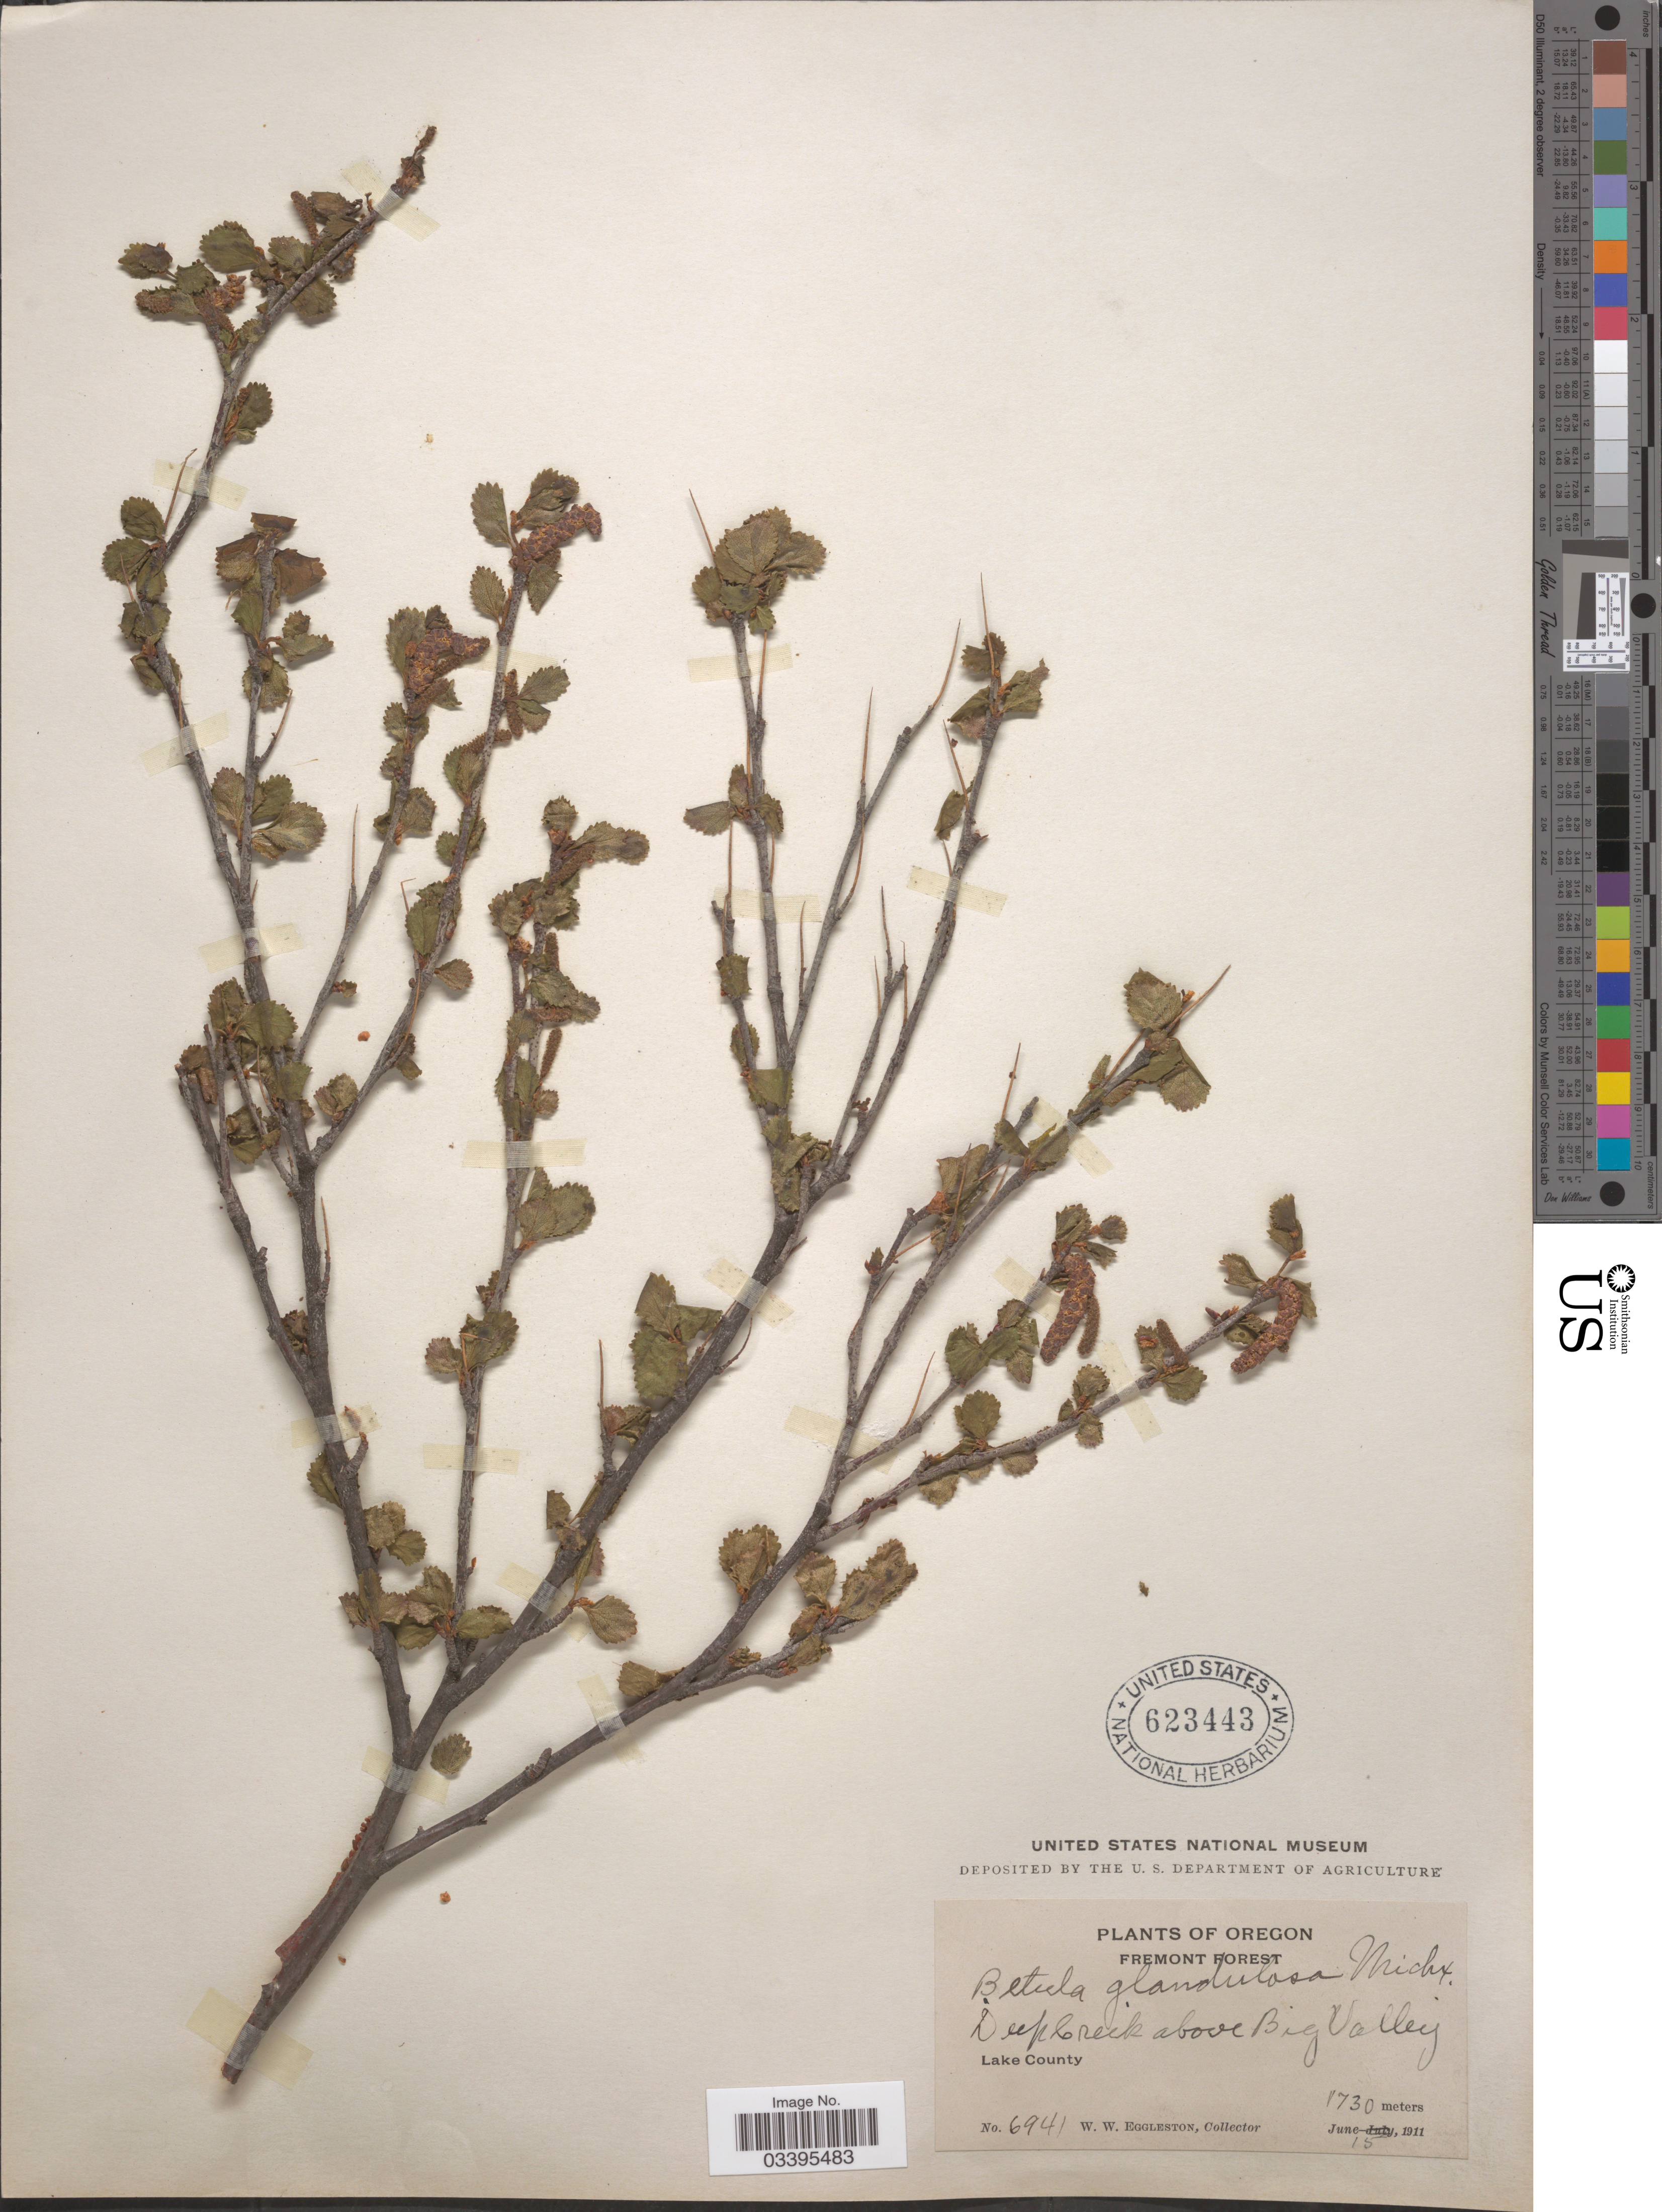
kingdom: Plantae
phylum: Tracheophyta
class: Magnoliopsida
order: Fagales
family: Betulaceae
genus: Betula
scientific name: Betula glandulosa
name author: Michx.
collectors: W. W. Eggleston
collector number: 6941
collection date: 1911-06-15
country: United States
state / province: Oregon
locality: Fremont Forest. Deep Creek above Big Valley. Lake County.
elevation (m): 1730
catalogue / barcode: US 623443